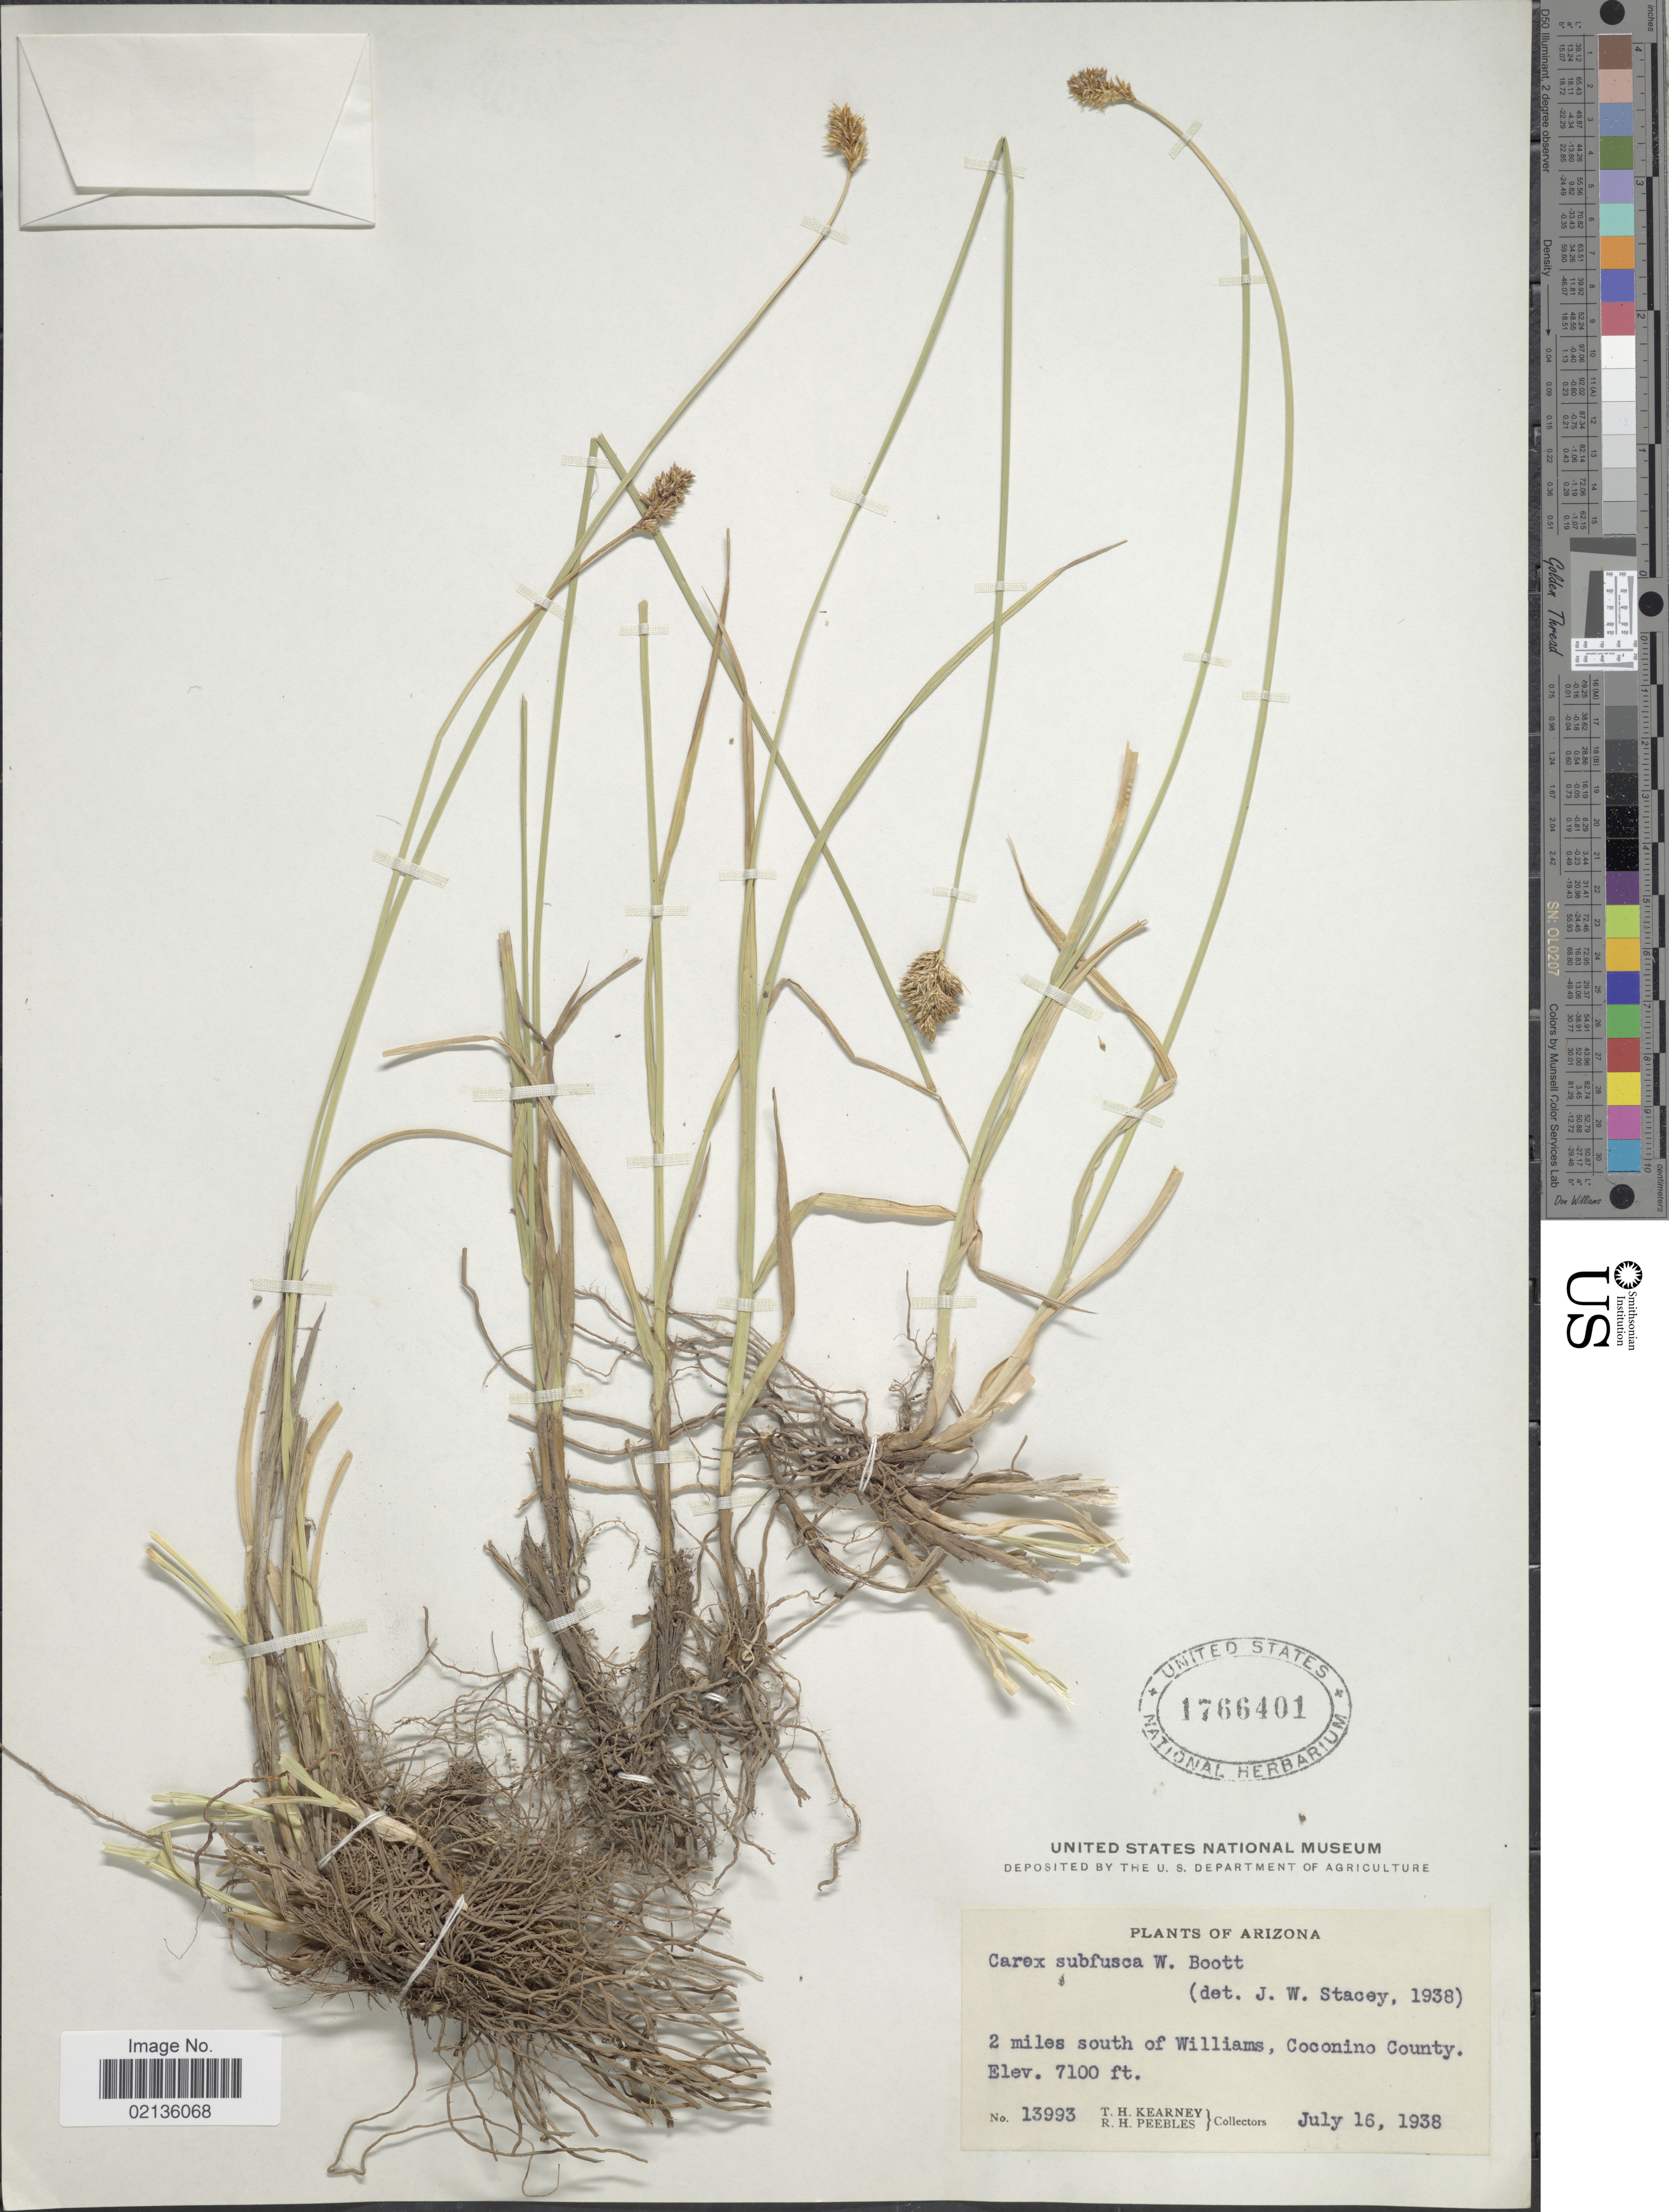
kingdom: Plantae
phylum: Tracheophyta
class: Liliopsida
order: Poales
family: Cyperaceae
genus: Carex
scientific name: Carex subfusca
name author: W. Boott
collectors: T. H. Kearney & R. H. Peebles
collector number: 13993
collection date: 1938-07-16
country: United States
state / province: Arizona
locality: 2 miles south of Williams, Coconino County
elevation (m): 2164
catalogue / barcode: US 1766401